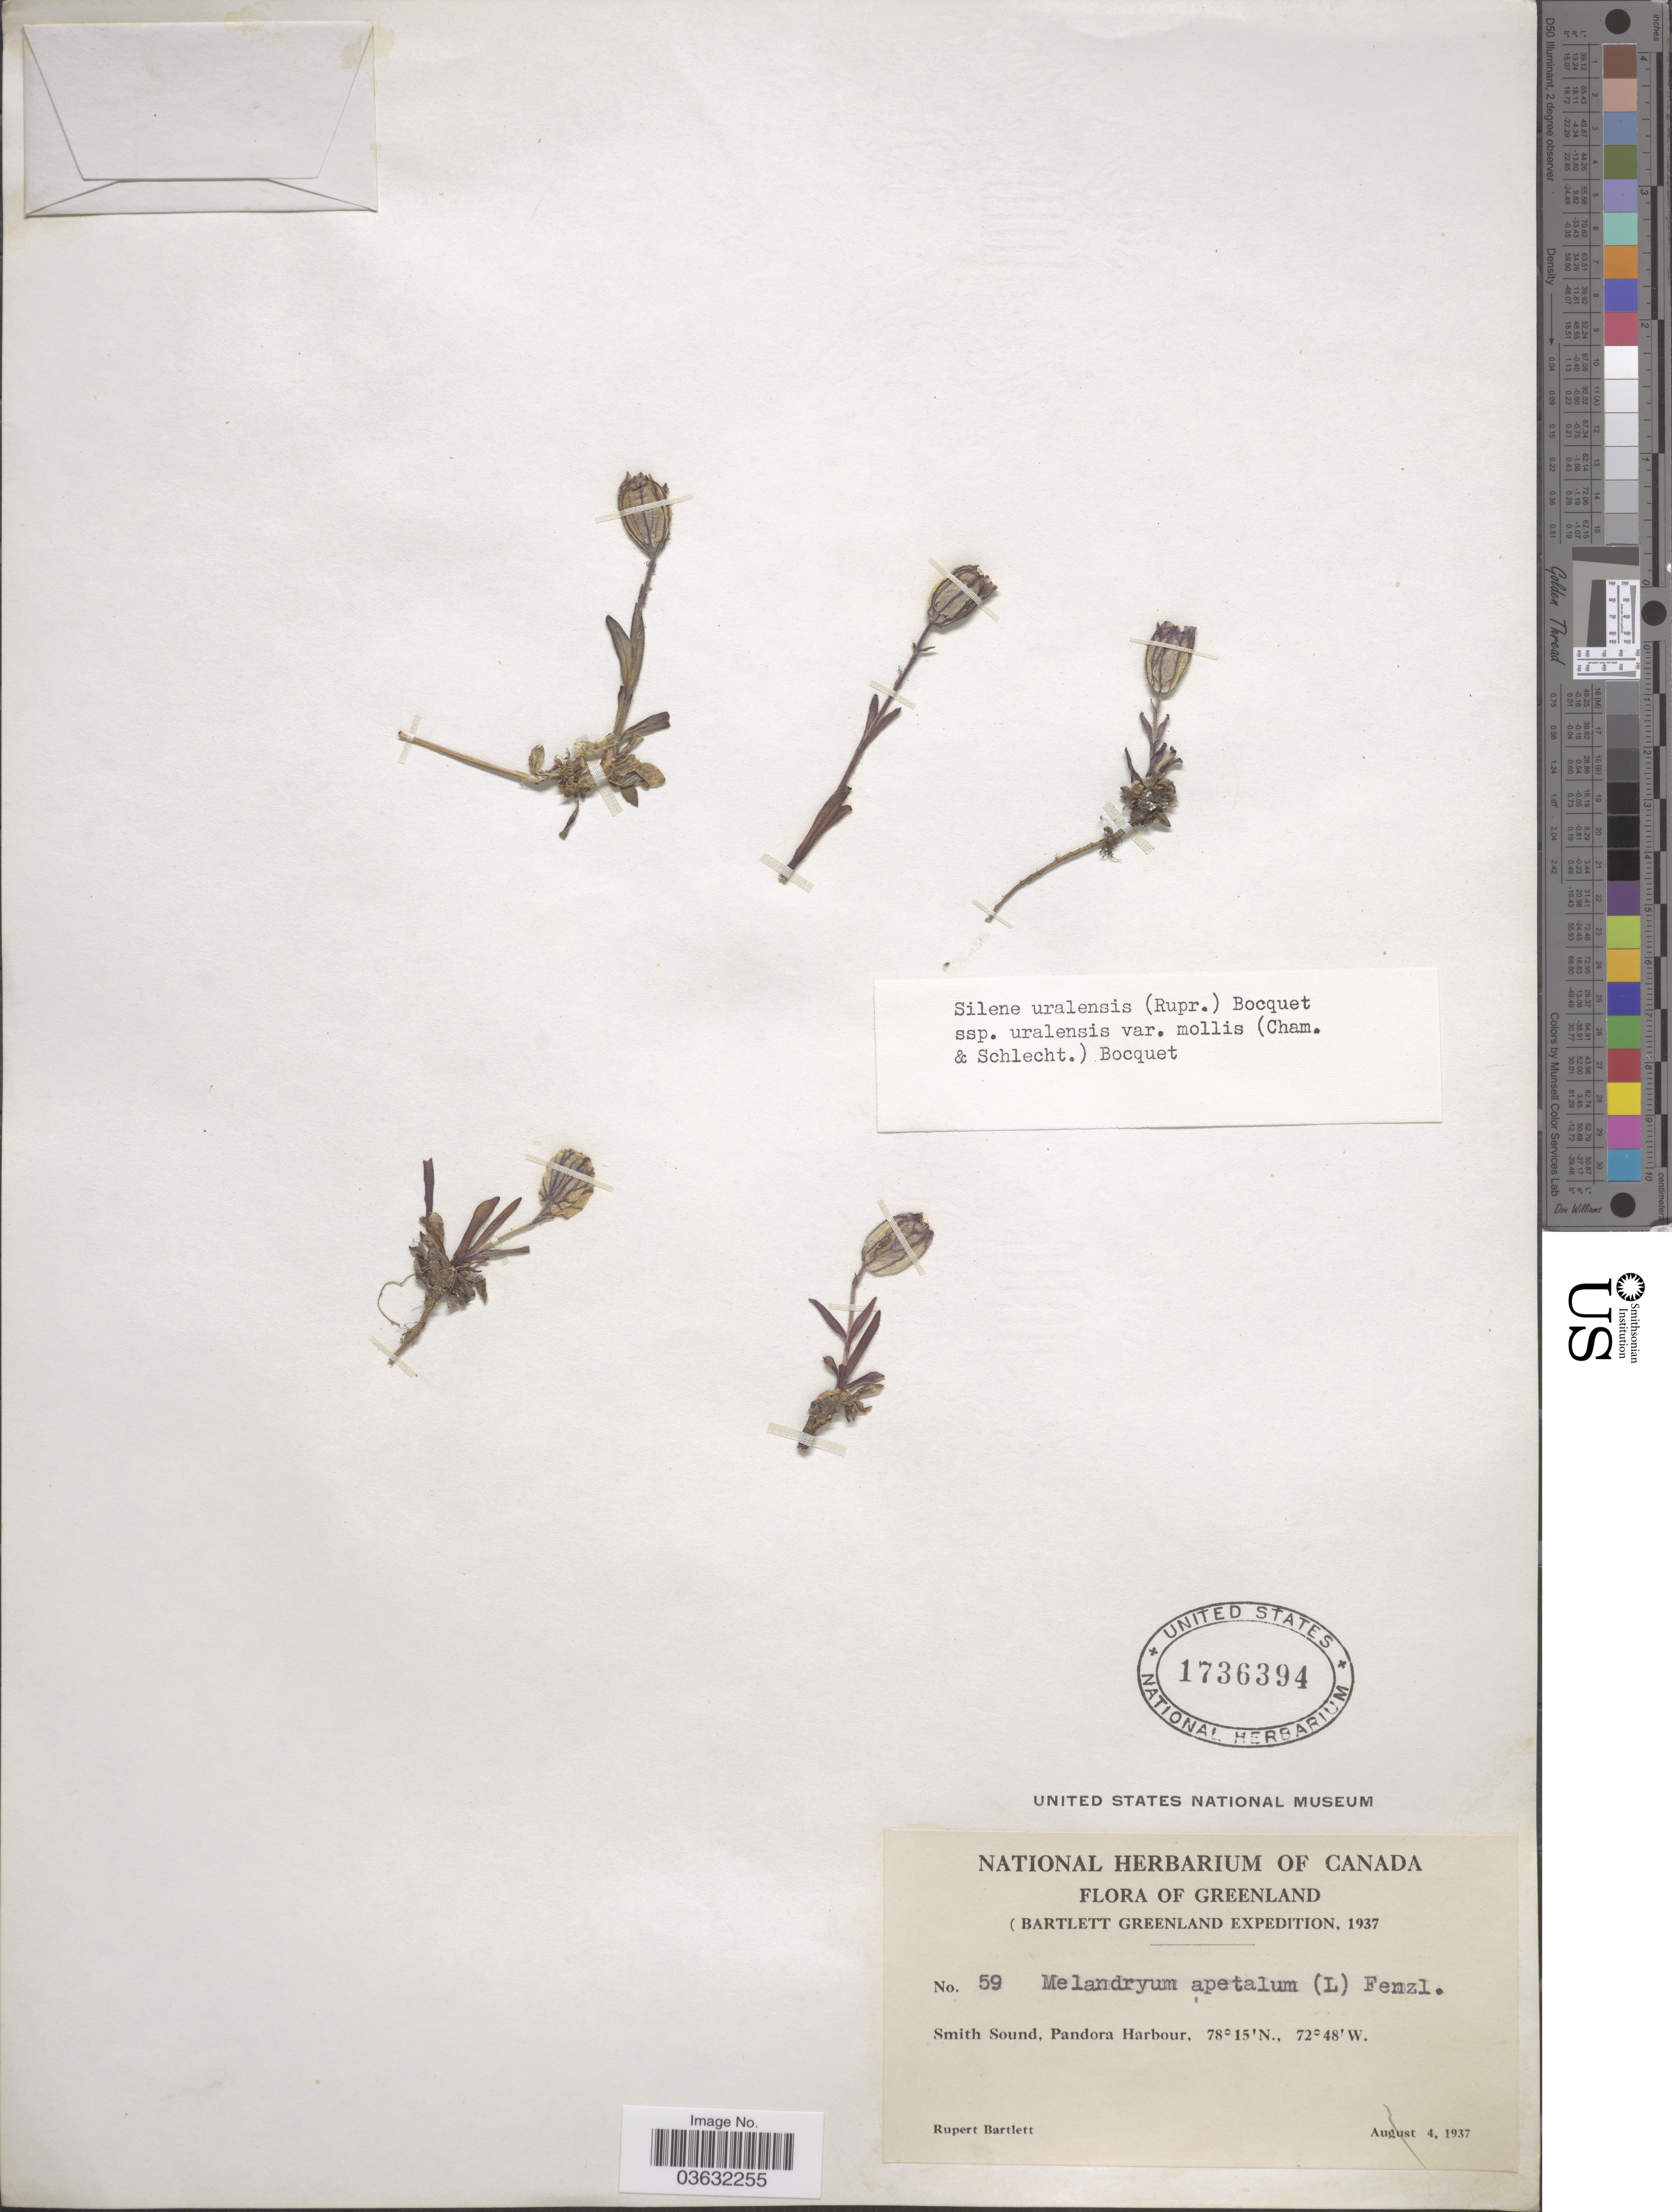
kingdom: Plantae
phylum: Tracheophyta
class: Magnoliopsida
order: Caryophyllales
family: Caryophyllaceae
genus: Silene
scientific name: Silene uralensis var. mollis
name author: (Cham. & Schltdl.) Bocquet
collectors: R. Bartlett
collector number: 59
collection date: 1937-08-04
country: Greenland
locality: Smith Sound, Pandora Harbour.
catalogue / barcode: US 1736394